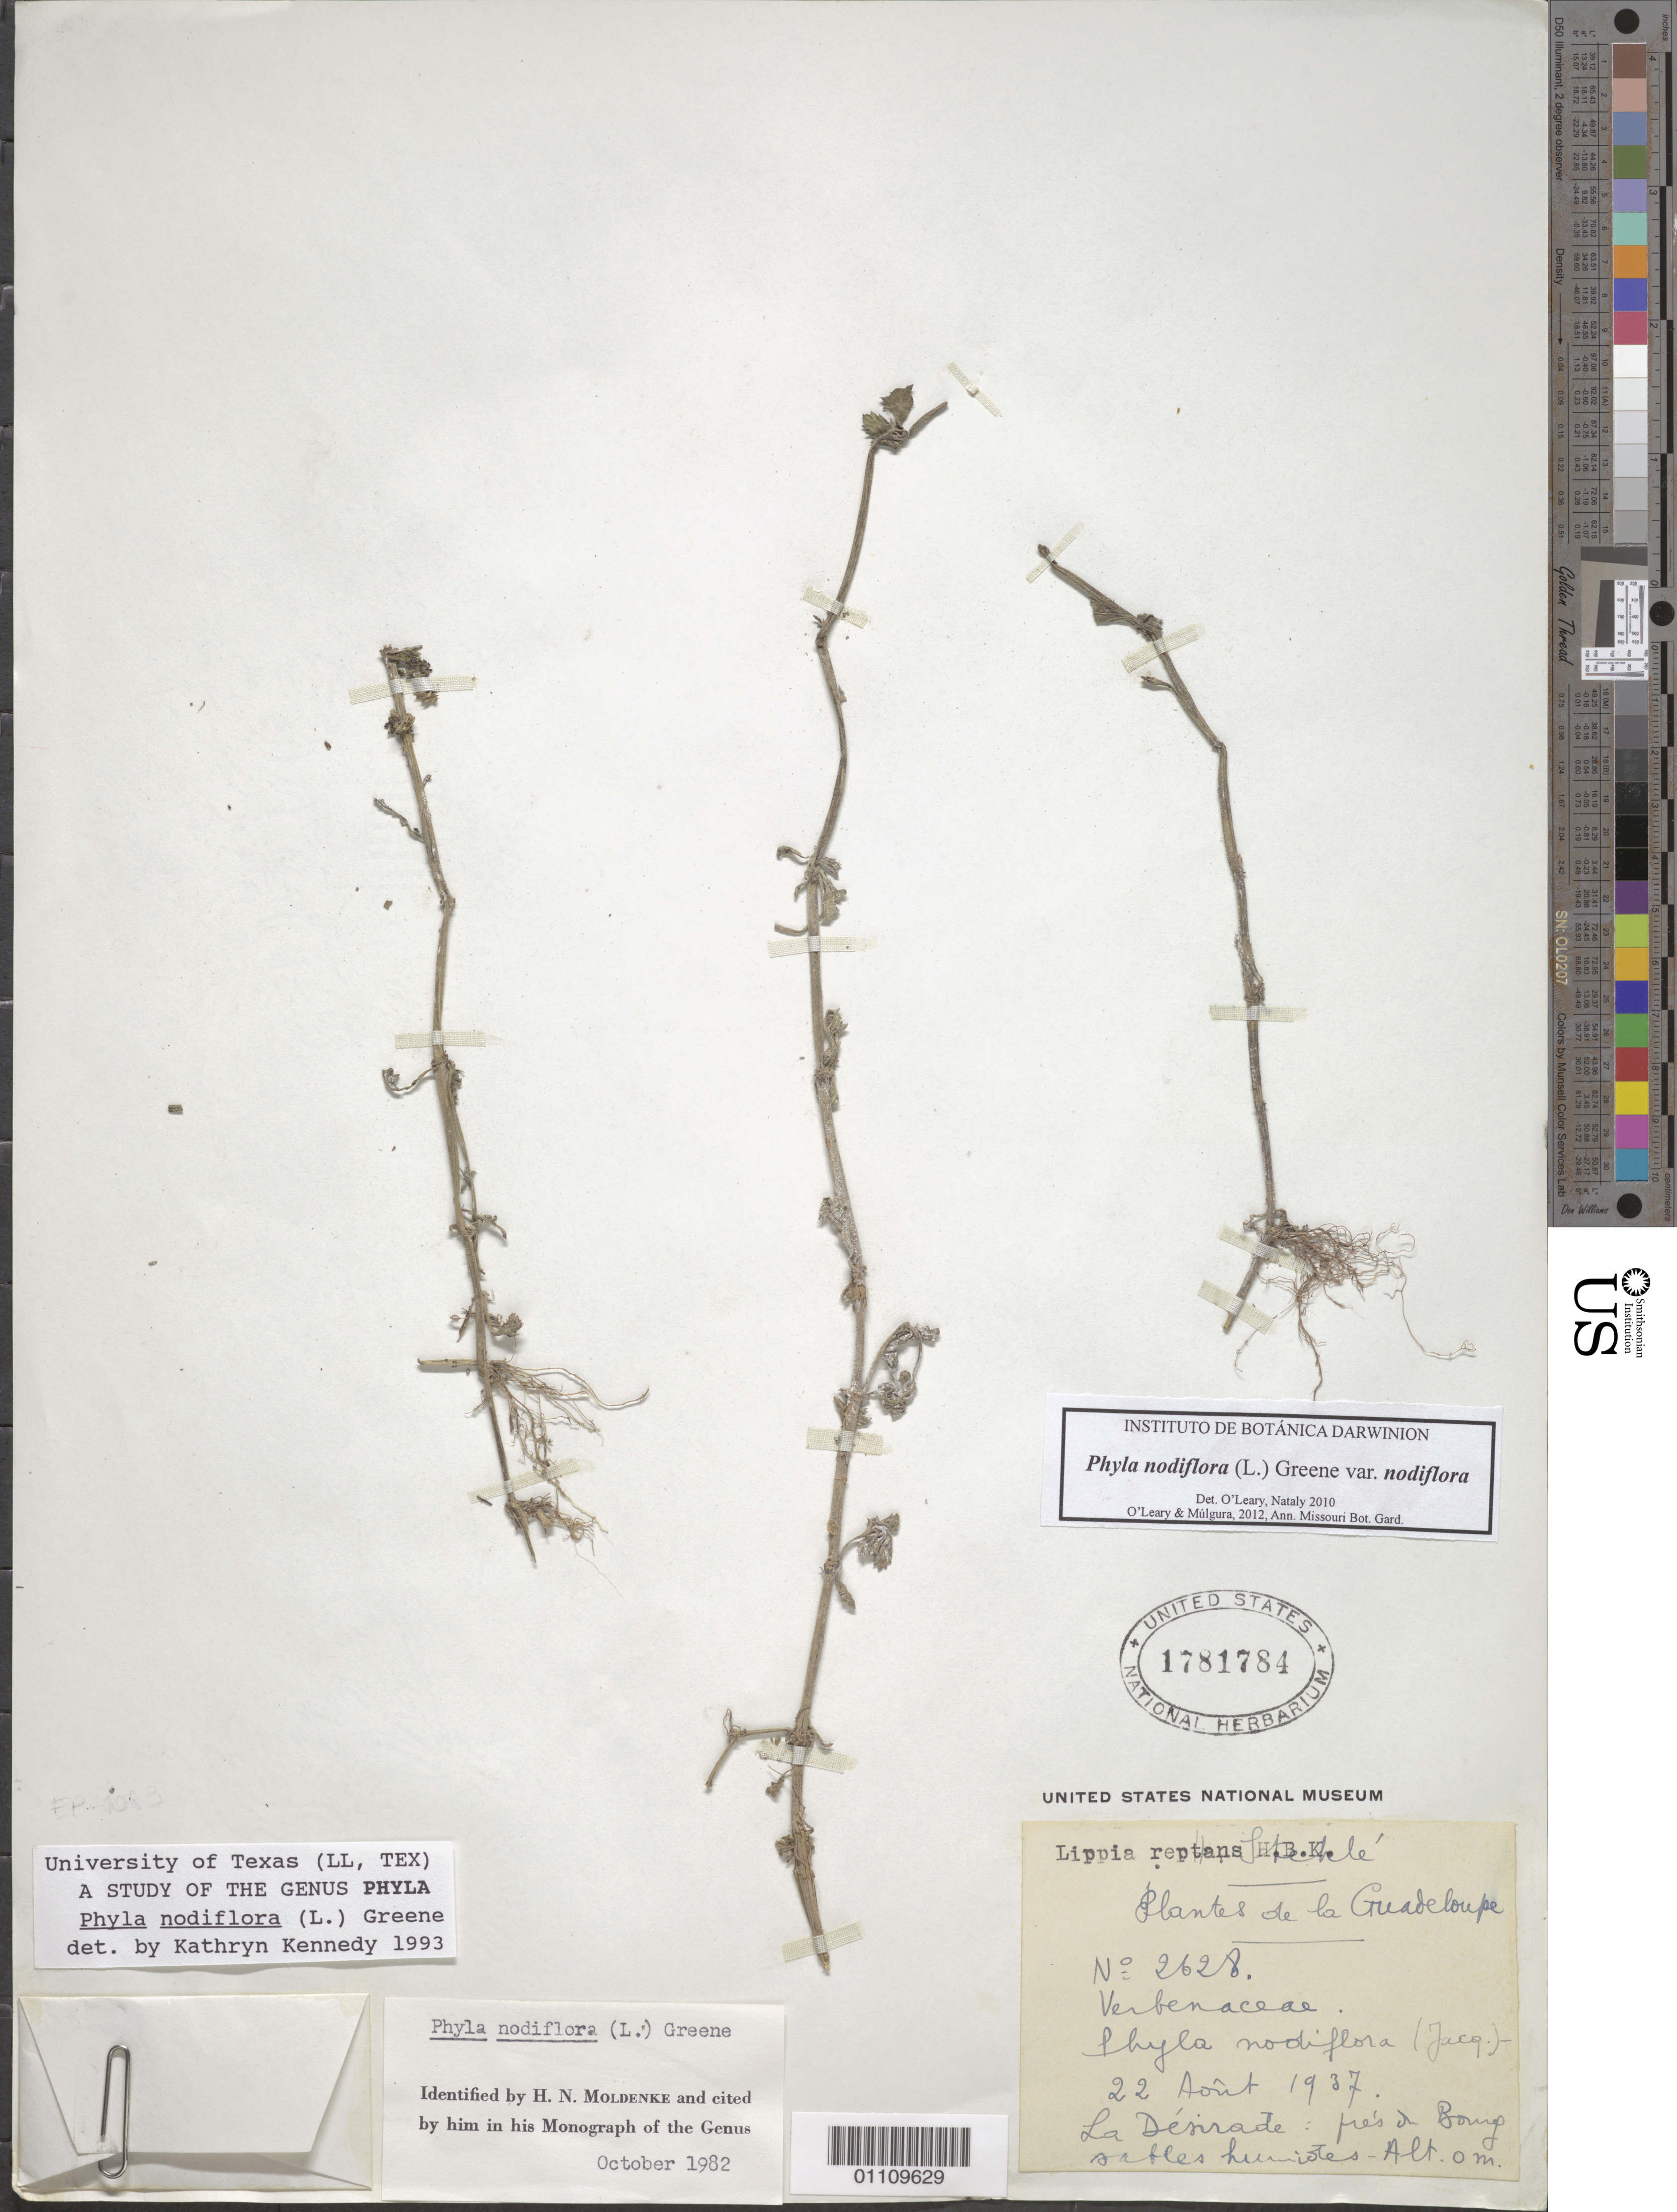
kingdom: Plantae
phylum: Tracheophyta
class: Magnoliopsida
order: Lamiales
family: Verbenaceae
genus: Phyla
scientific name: Phyla nodiflora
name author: (L.) Greene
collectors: H. Stehlé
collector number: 2628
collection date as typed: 22 Aug 1937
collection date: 1937-08-22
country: Guadeloupe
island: La Désirade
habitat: Prés du bourg sables humiotes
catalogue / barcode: US 1781784